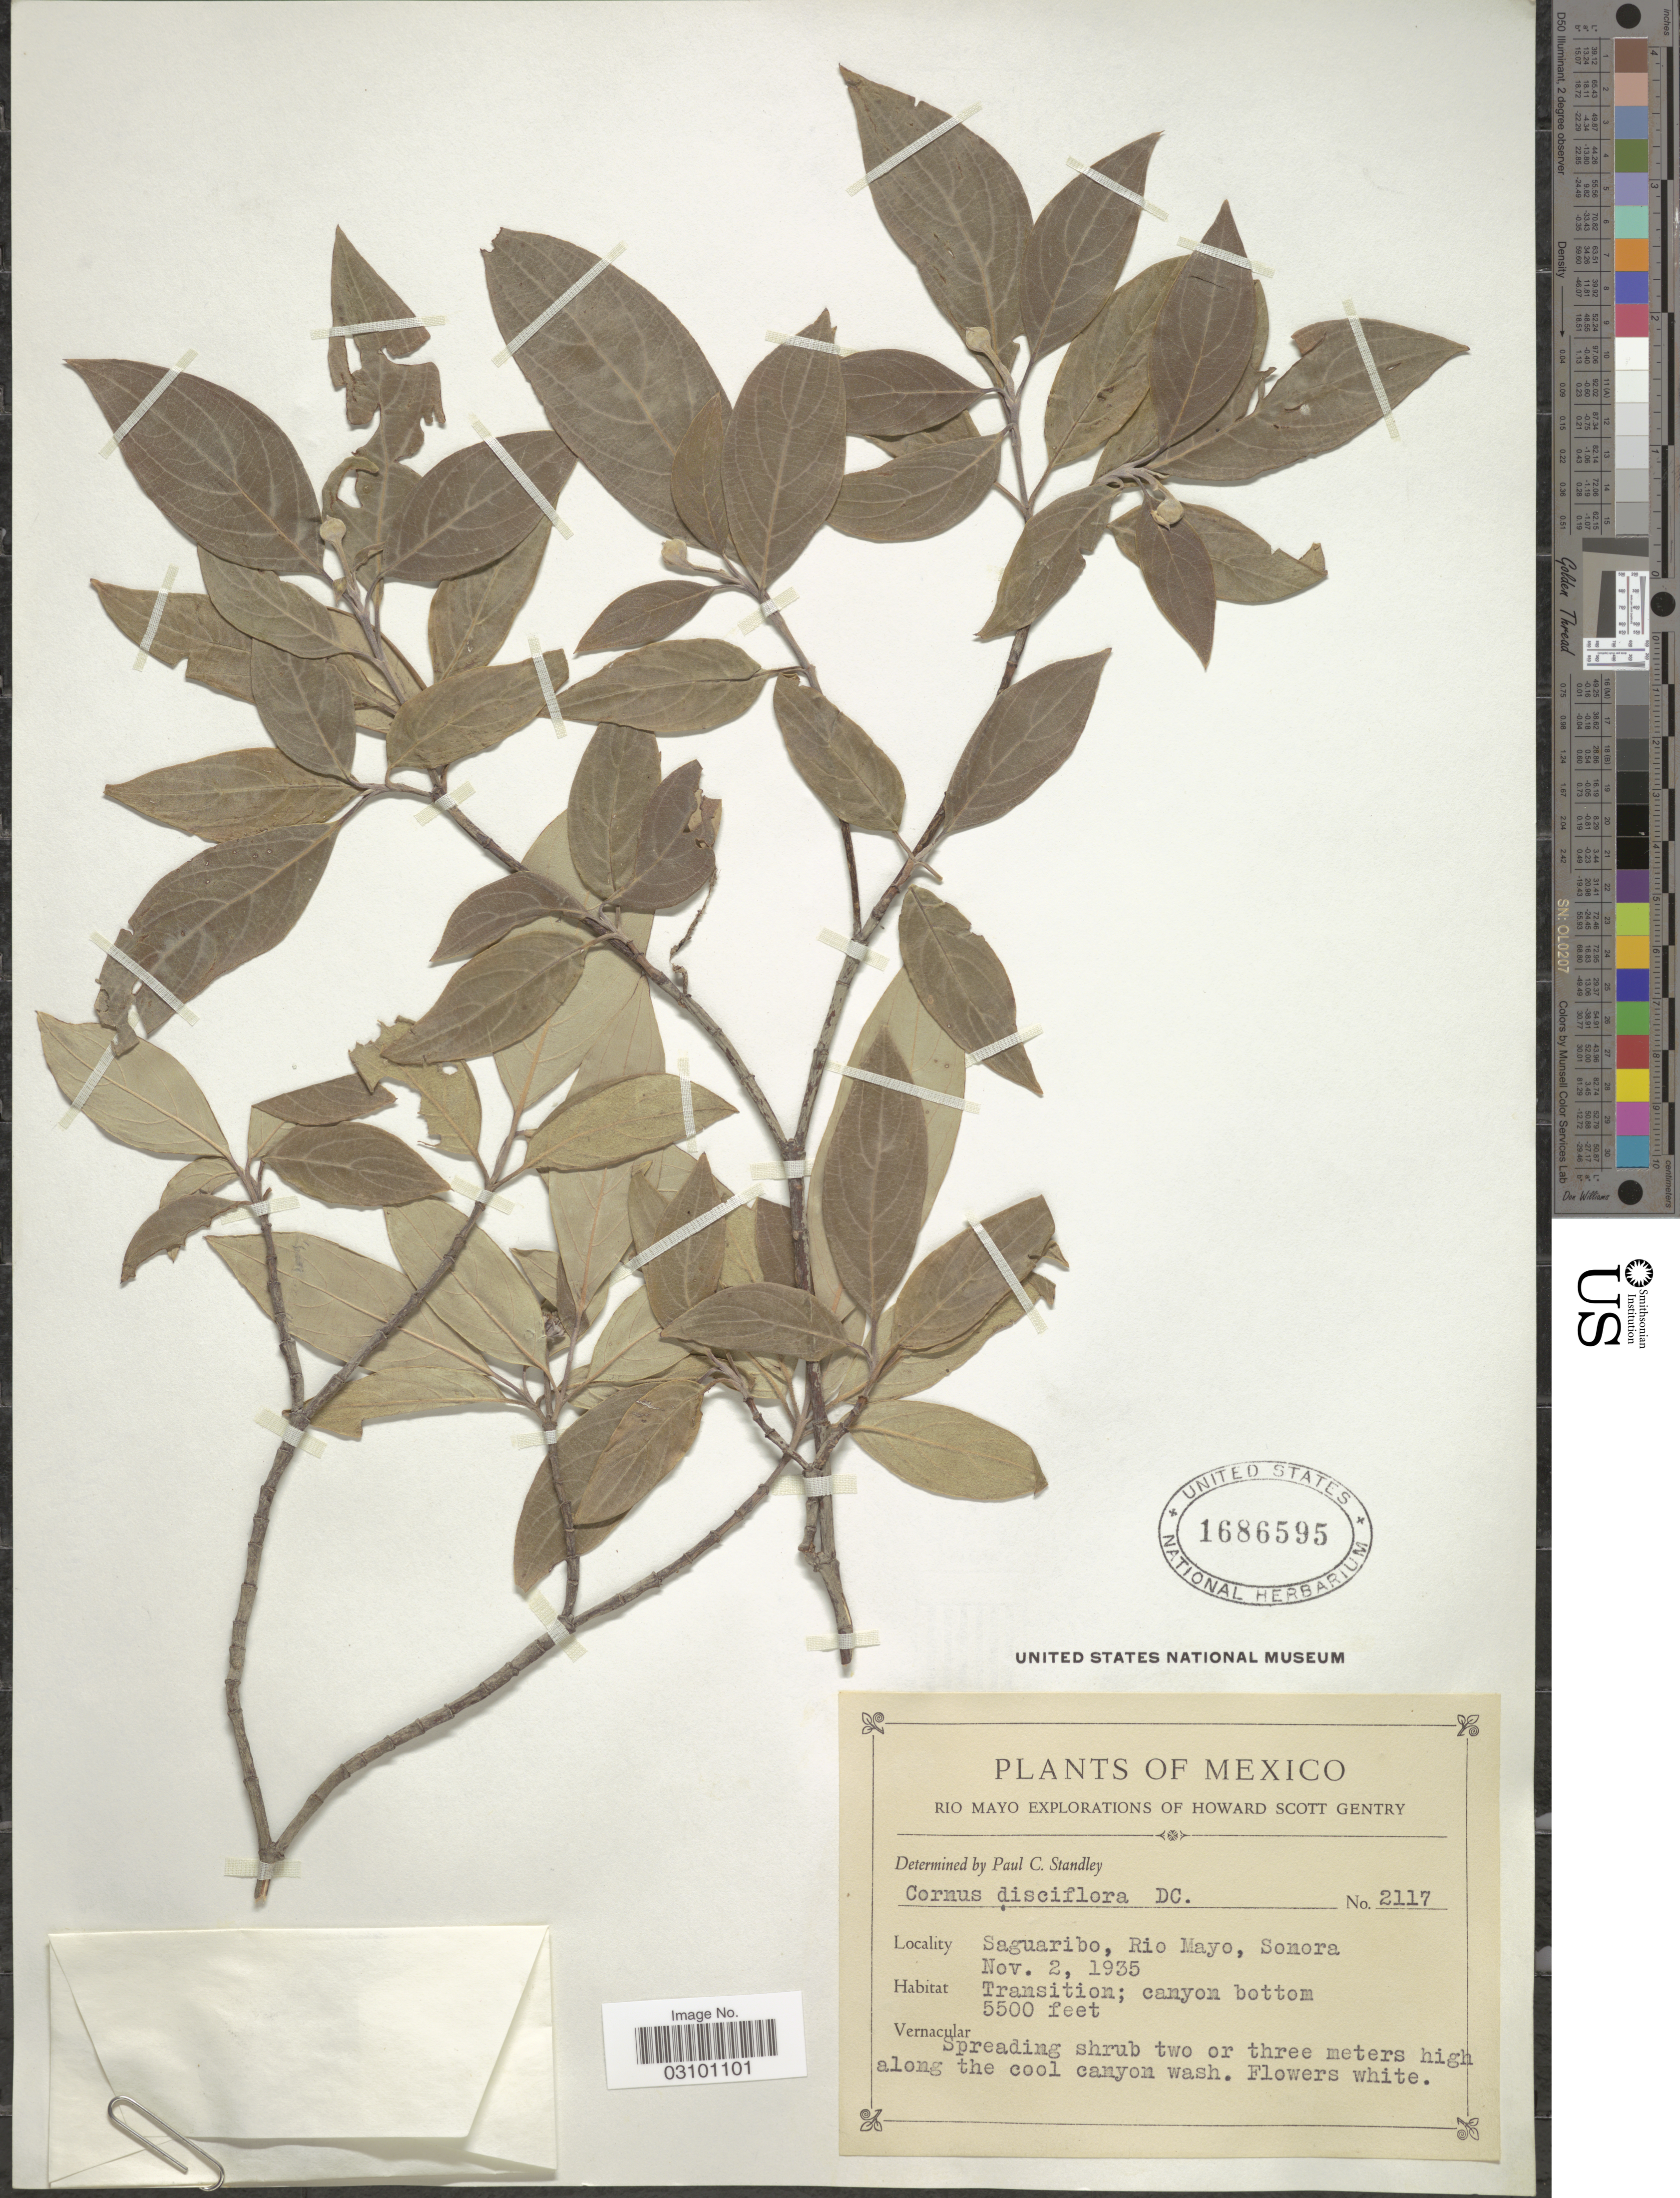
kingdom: Plantae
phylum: Tracheophyta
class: Magnoliopsida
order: Cornales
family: Cornaceae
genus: Cornus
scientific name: Cornus disciflora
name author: Moc. & Sessé ex DC.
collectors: H. S. Gentry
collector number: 2117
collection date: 1935-11-02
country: Mexico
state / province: Sonora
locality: Saguaribo, Rio Mayo.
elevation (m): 1676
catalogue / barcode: US 1686595